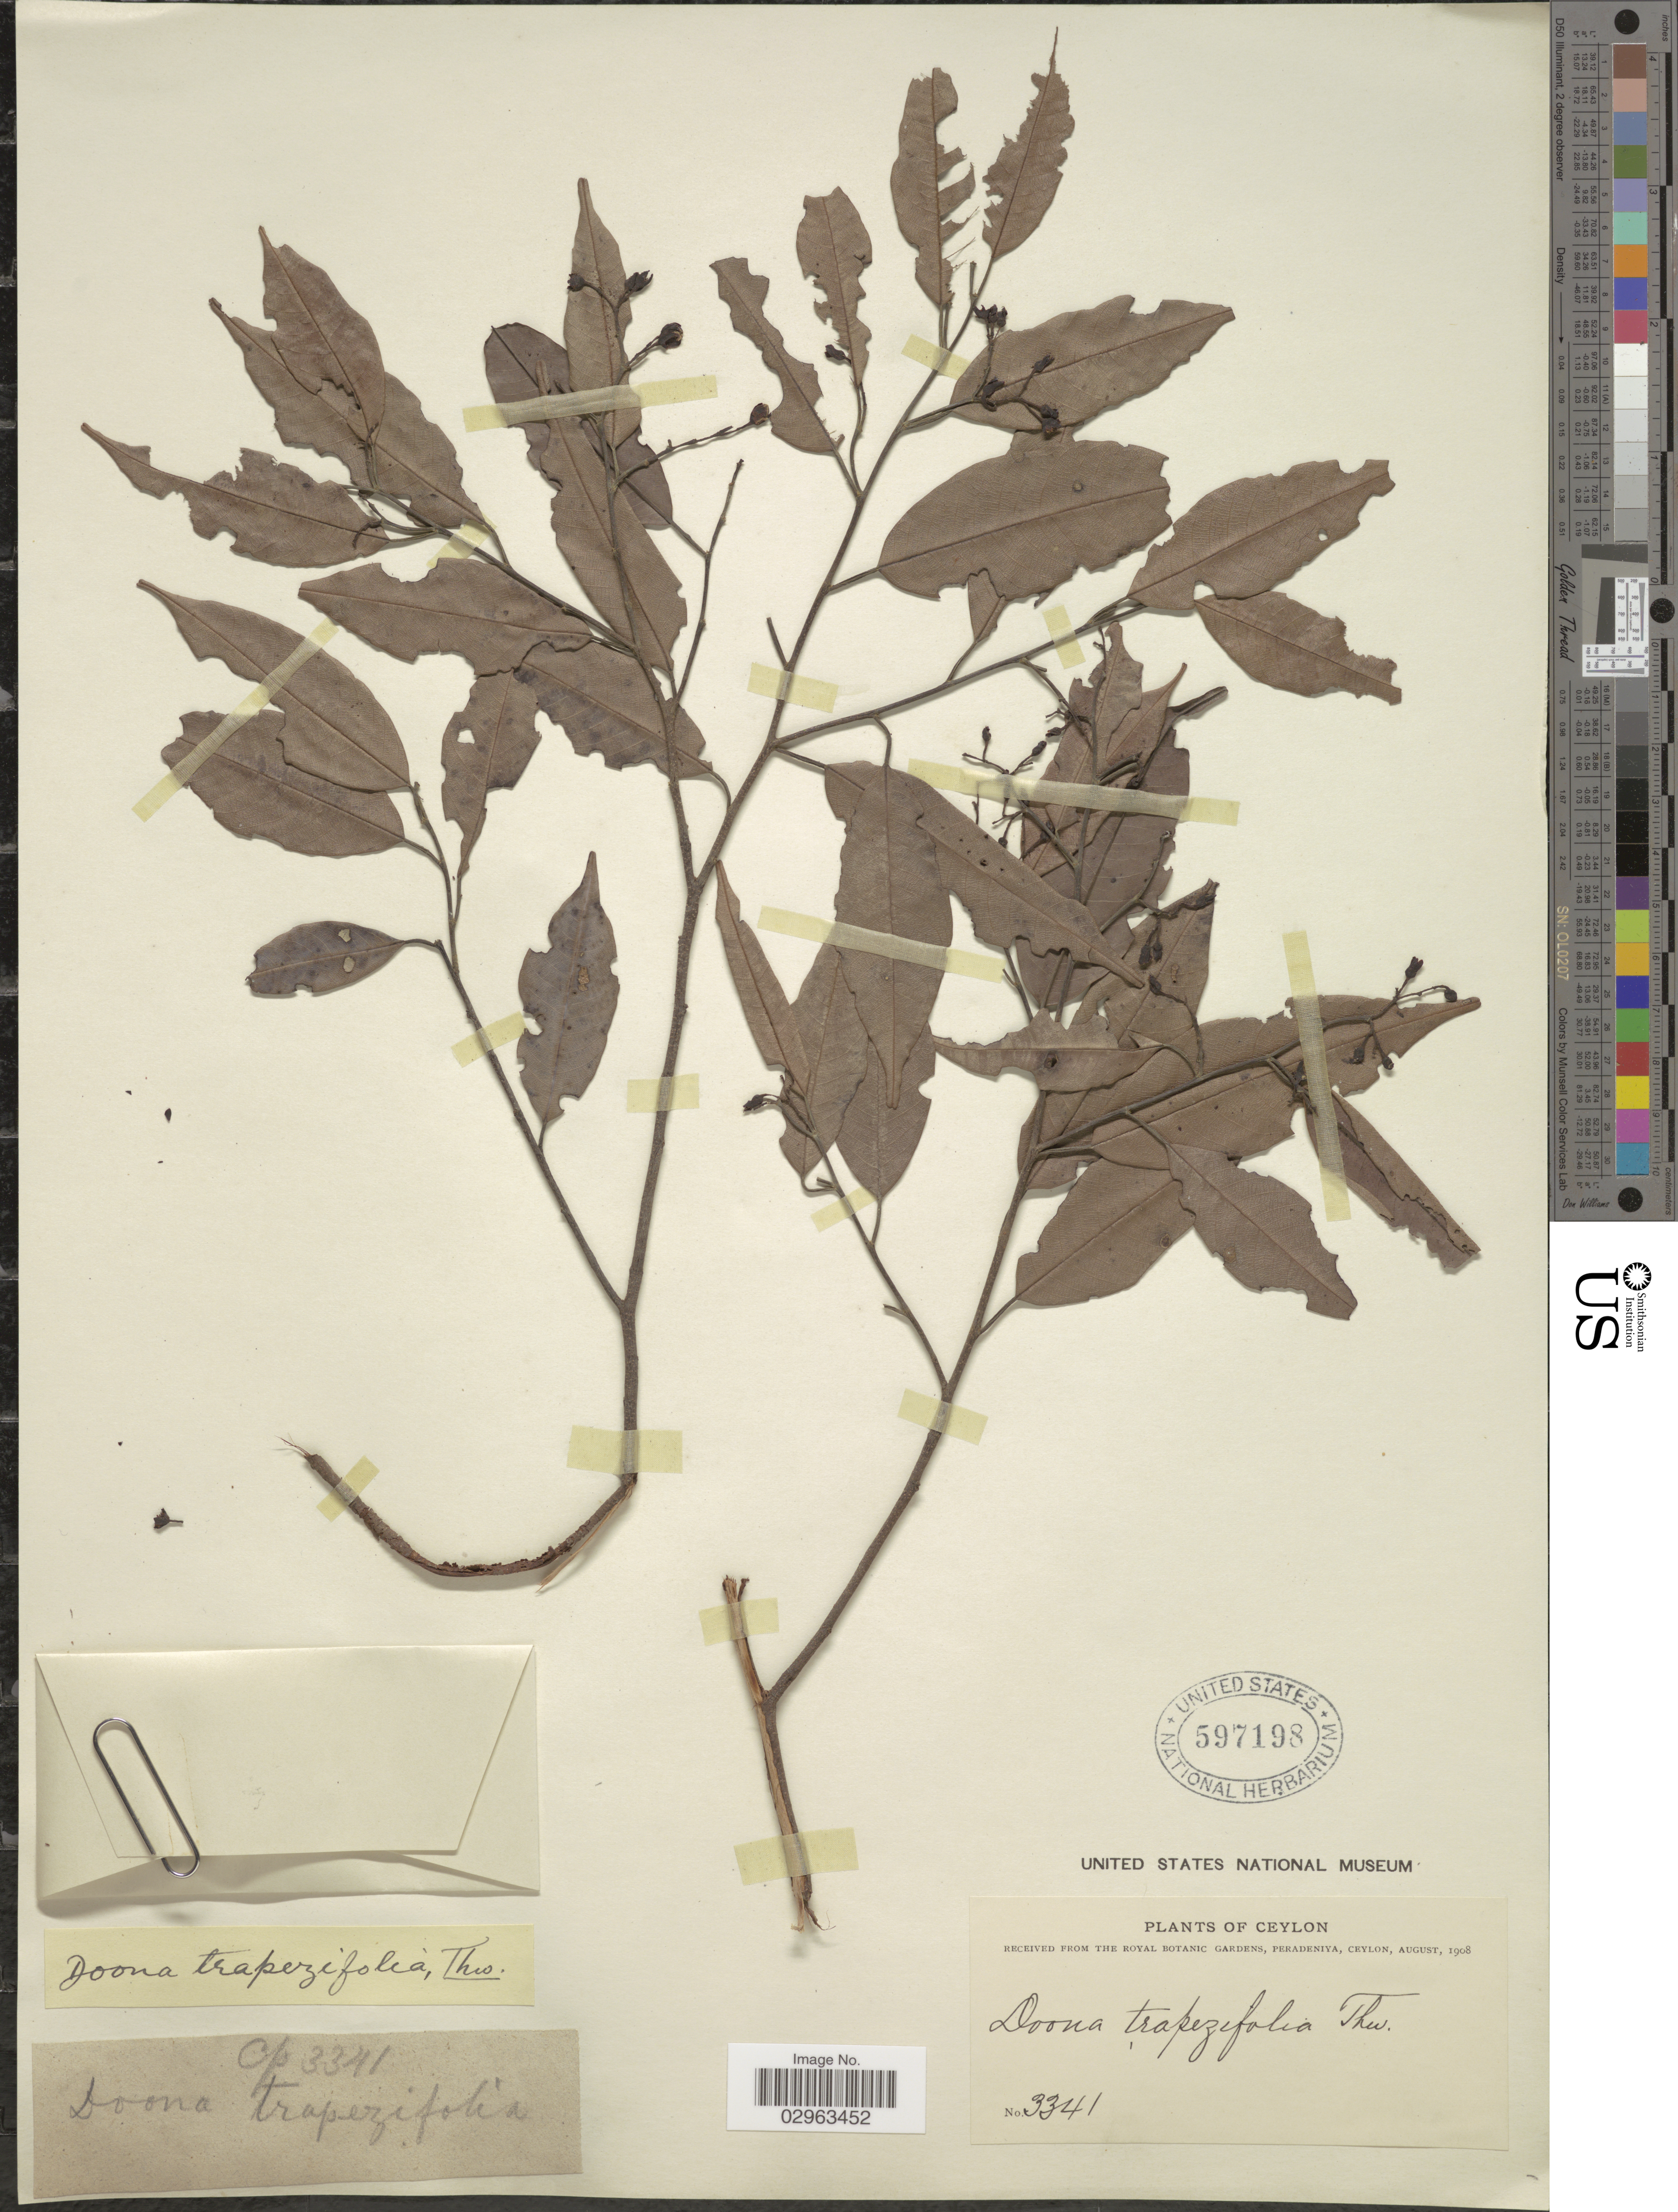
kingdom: Plantae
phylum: Tracheophyta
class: Magnoliopsida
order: Malvales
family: Dipterocarpaceae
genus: Doona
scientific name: Doona trapezifolia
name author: Thwaites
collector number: CP3341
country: Sri Lanka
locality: Ceylon.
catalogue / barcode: US 597198